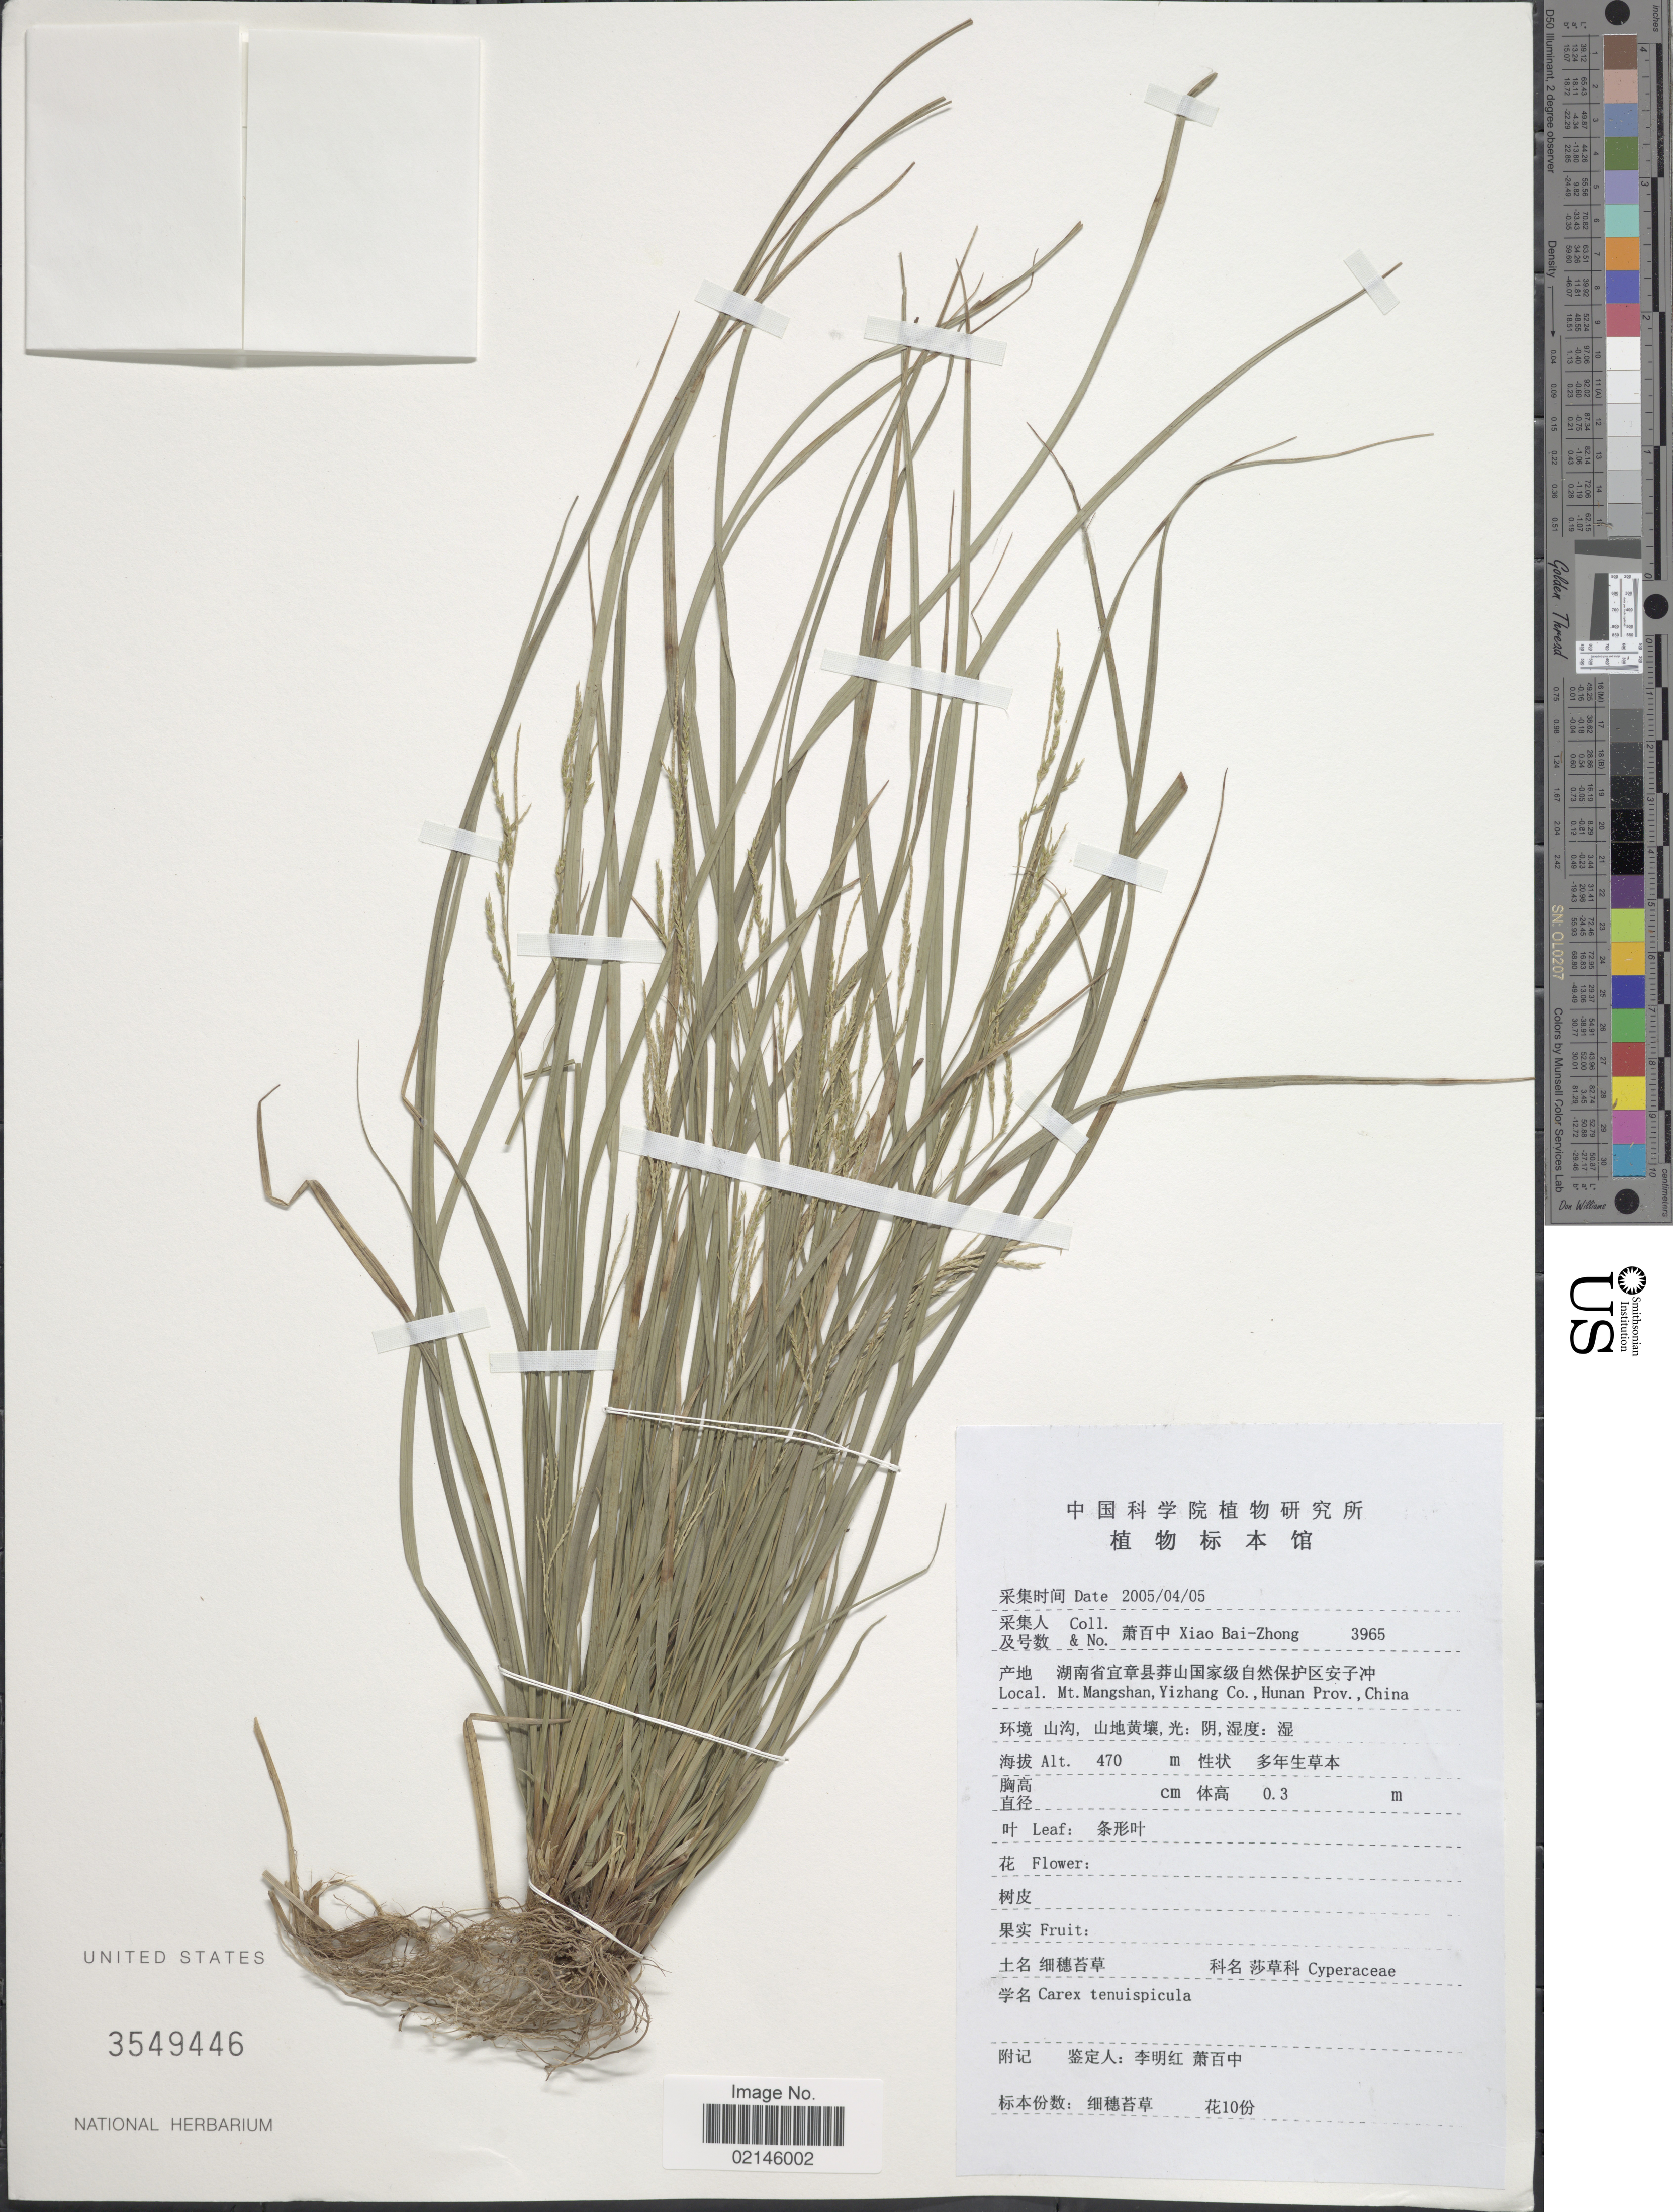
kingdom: Plantae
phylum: Tracheophyta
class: Liliopsida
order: Poales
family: Cyperaceae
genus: Carex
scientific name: Carex tenuispicula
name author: Tang ex Liang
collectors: B. Z. Xiao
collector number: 3965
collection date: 2005-04-05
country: China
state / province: Hunan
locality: Mt. Mangshan, Yizhang Co.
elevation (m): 470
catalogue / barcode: US 3549446